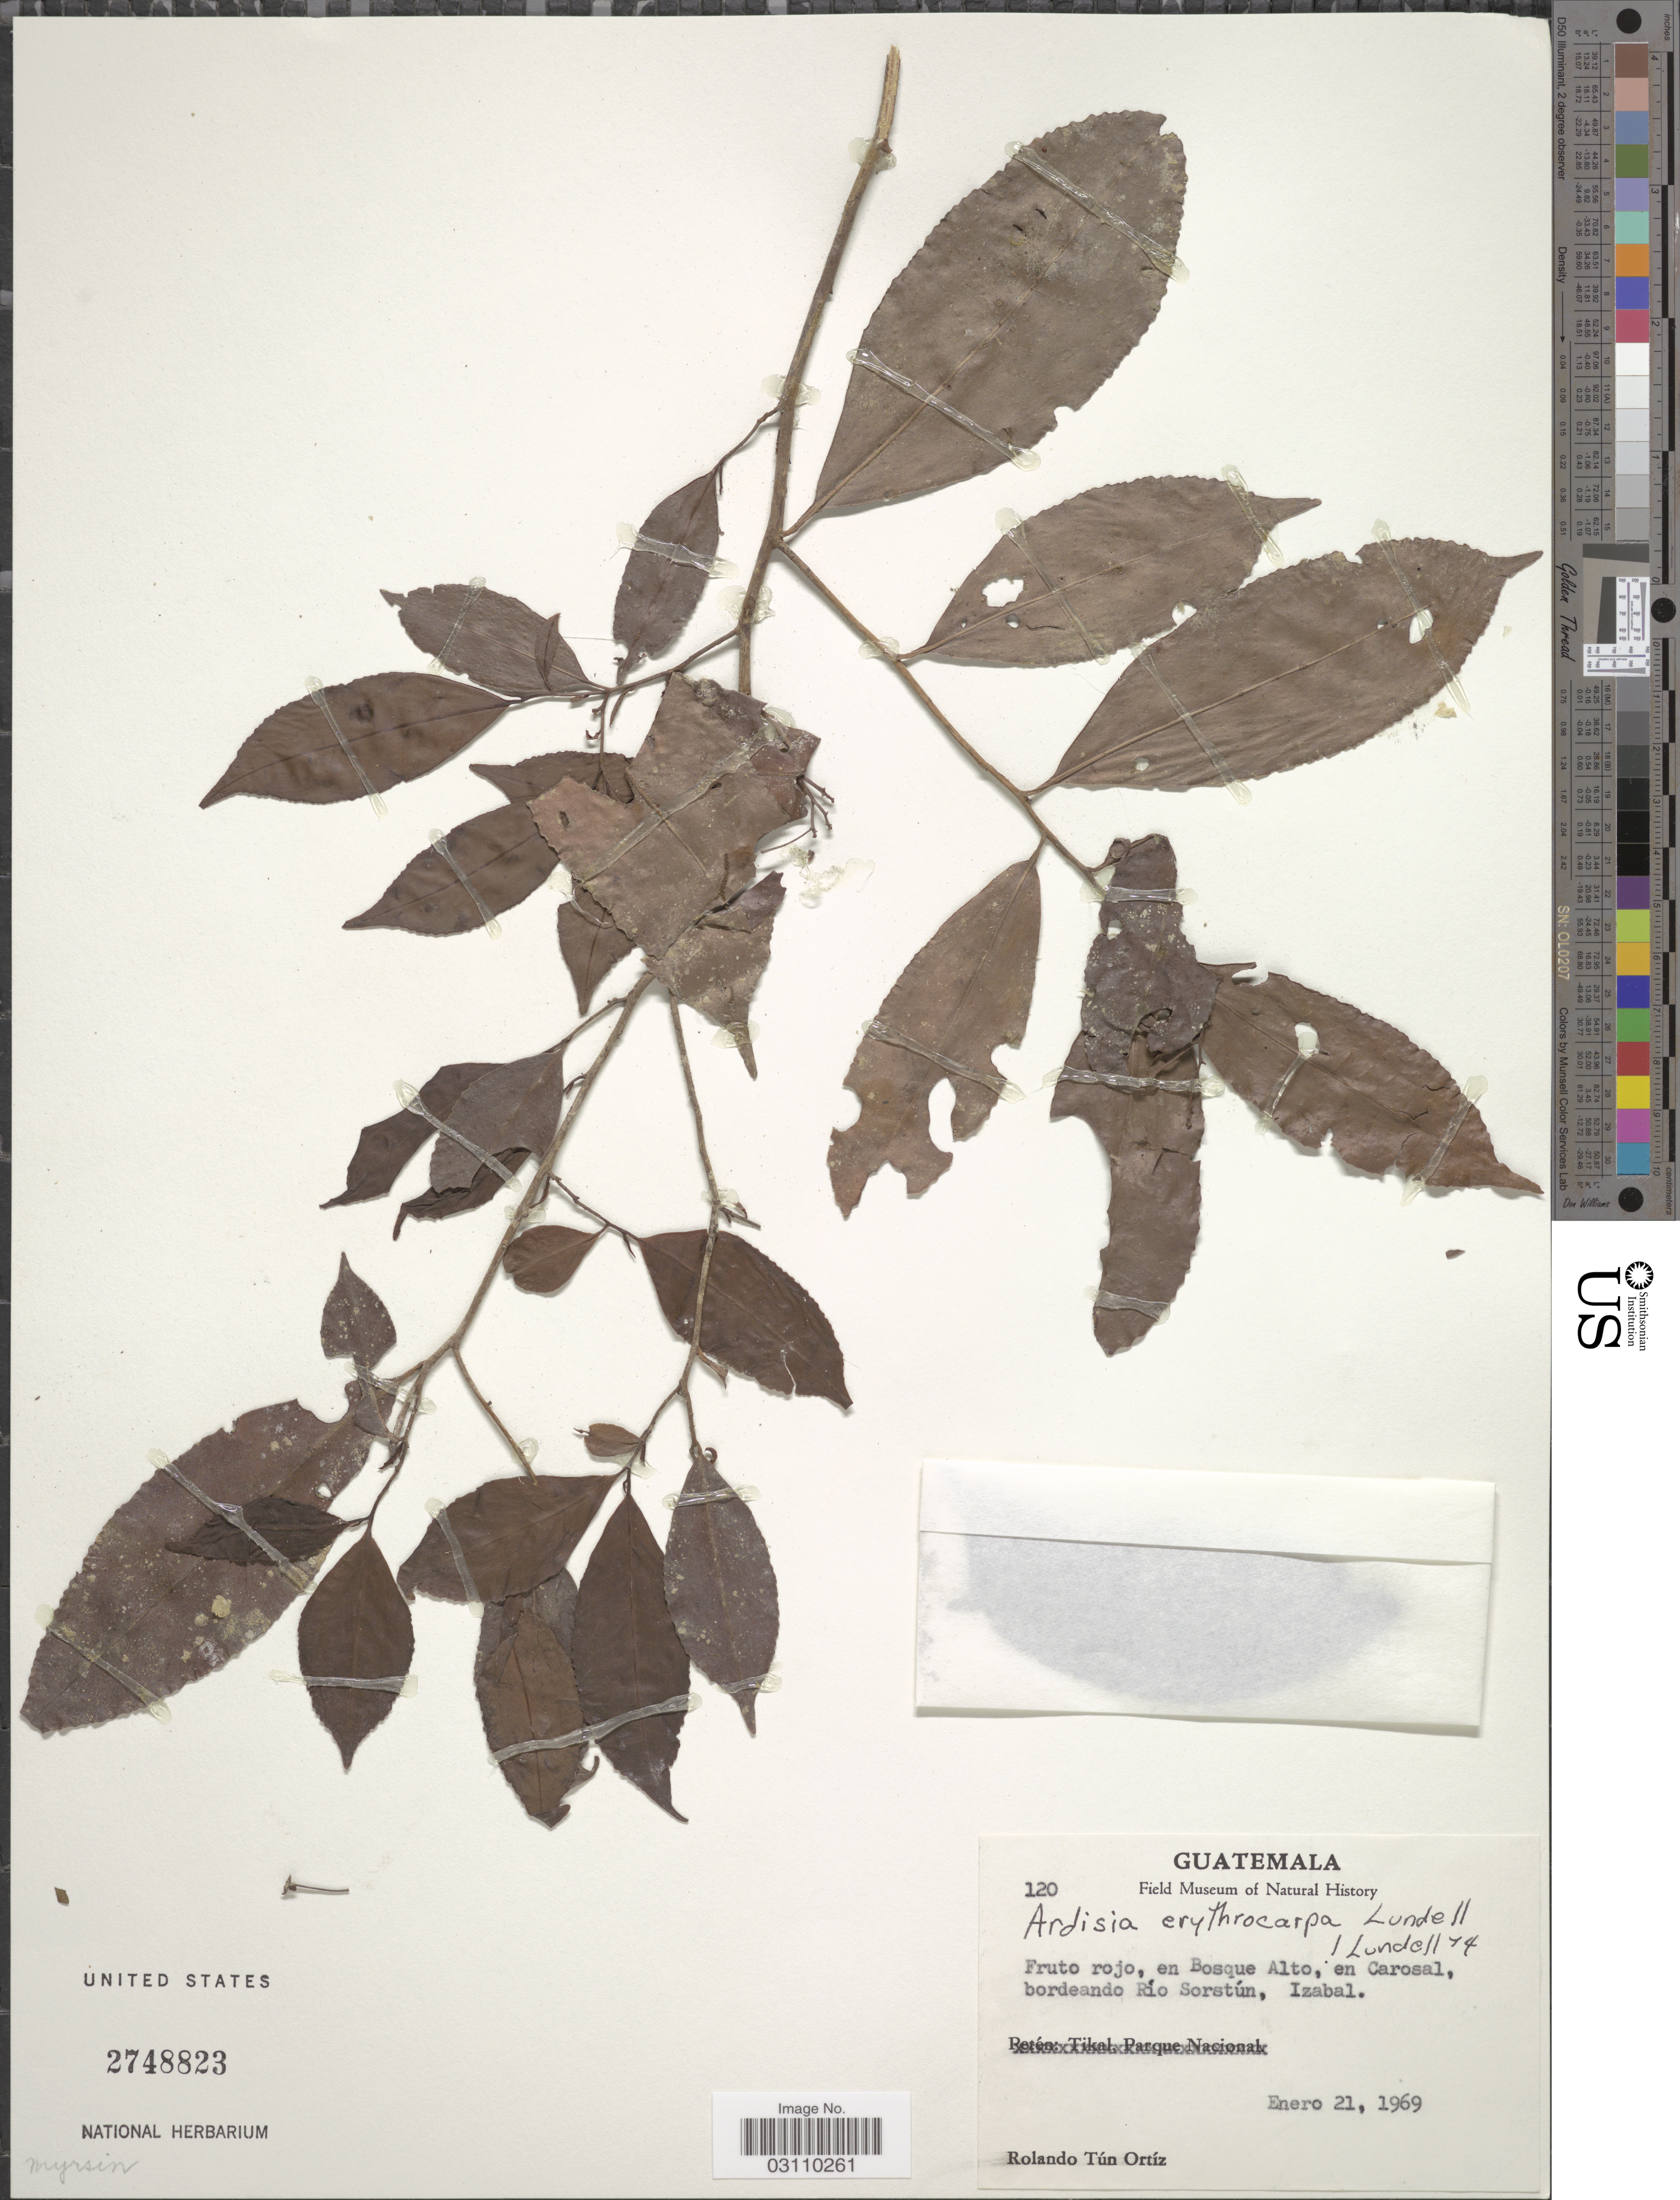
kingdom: Plantae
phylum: Tracheophyta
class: Magnoliopsida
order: Ericales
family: Primulaceae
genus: Ardisia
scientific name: Ardisia erythrocarpa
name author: Lundell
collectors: R. Tún Ortíz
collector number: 120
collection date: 1969-01-21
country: Guatemala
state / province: Izabal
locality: Fruto rojo, en Bosque Alto, en Carosal, bordeando Río Sorstún.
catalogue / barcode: US 2748823